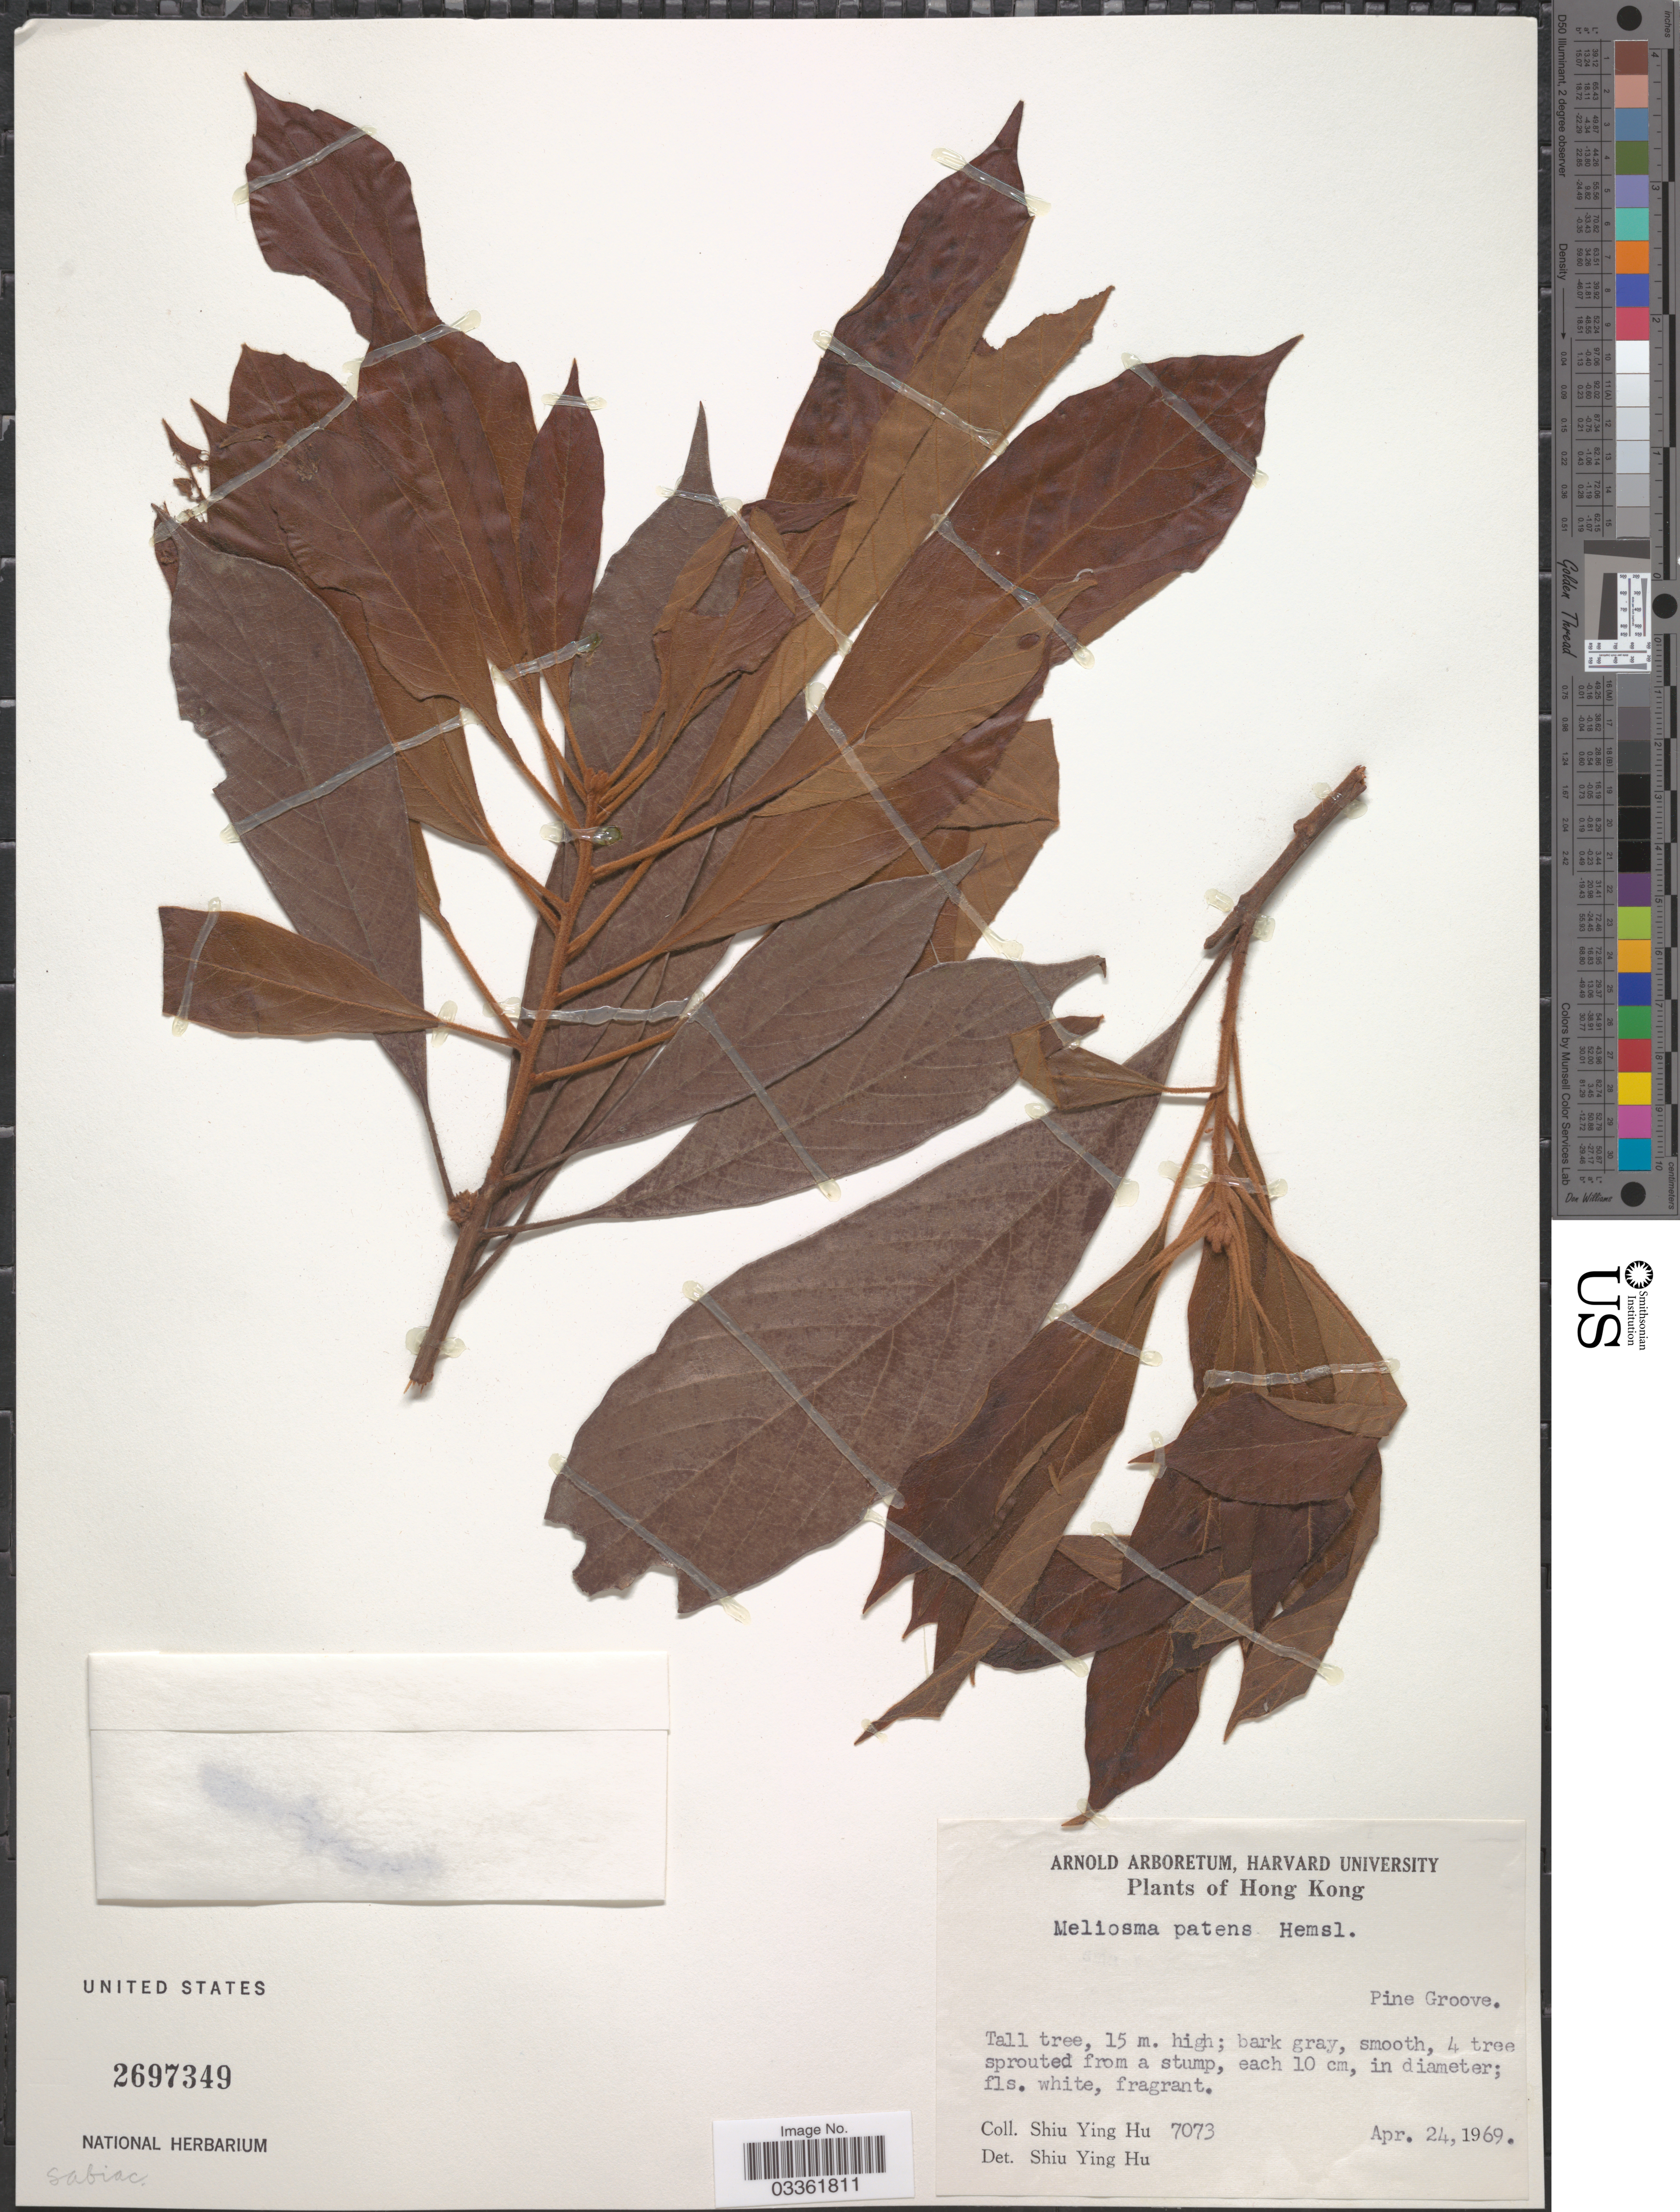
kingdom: Plantae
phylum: Tracheophyta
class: Magnoliopsida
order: Proteales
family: Sabiaceae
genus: Meliosma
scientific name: Meliosma patens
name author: Hemsl.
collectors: S. Y. Hu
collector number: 7073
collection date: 1969-04-24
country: China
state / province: Hong Kong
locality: Pine Groove.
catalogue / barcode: US 2697349